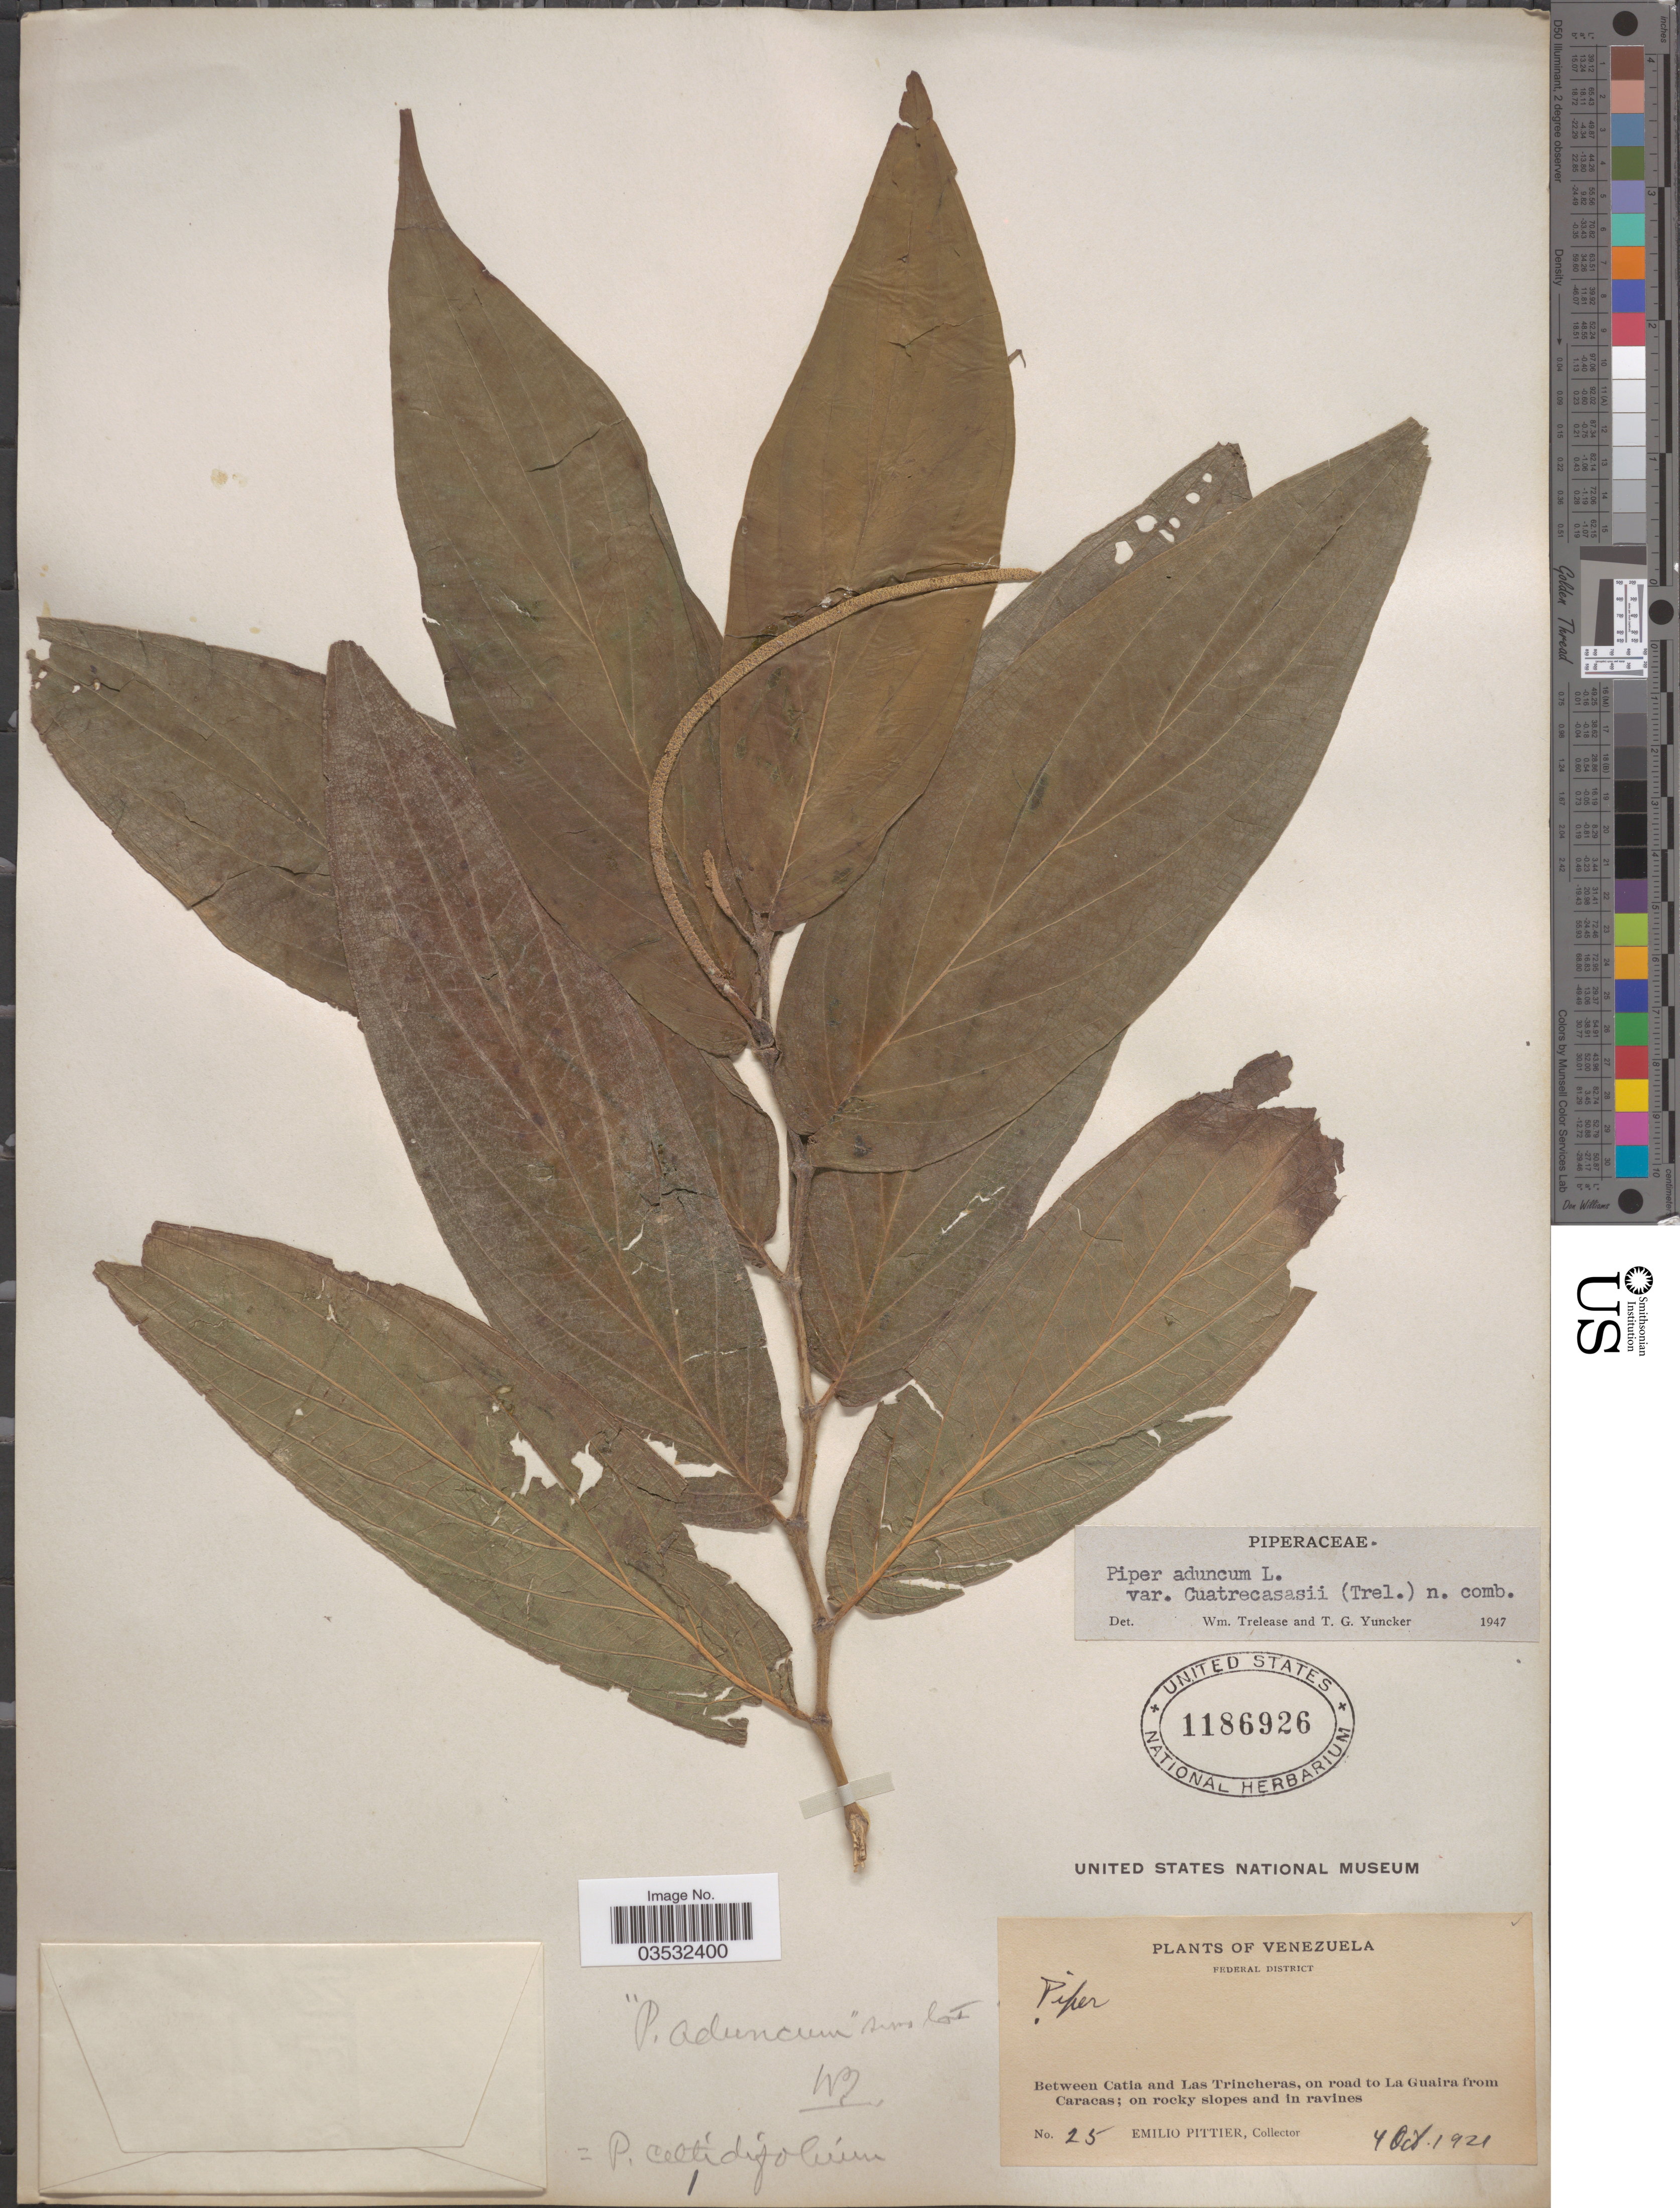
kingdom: Plantae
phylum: Tracheophyta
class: Magnoliopsida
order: Piperales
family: Piperaceae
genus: Piper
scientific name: Piper aduncum var. cordulatum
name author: L.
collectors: E. Pittier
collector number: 25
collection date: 1921-10-04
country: Venezuela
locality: Federal District. Between Catia and Las Trincheras, on road to La Guaira from Caracas.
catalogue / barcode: US 1186926